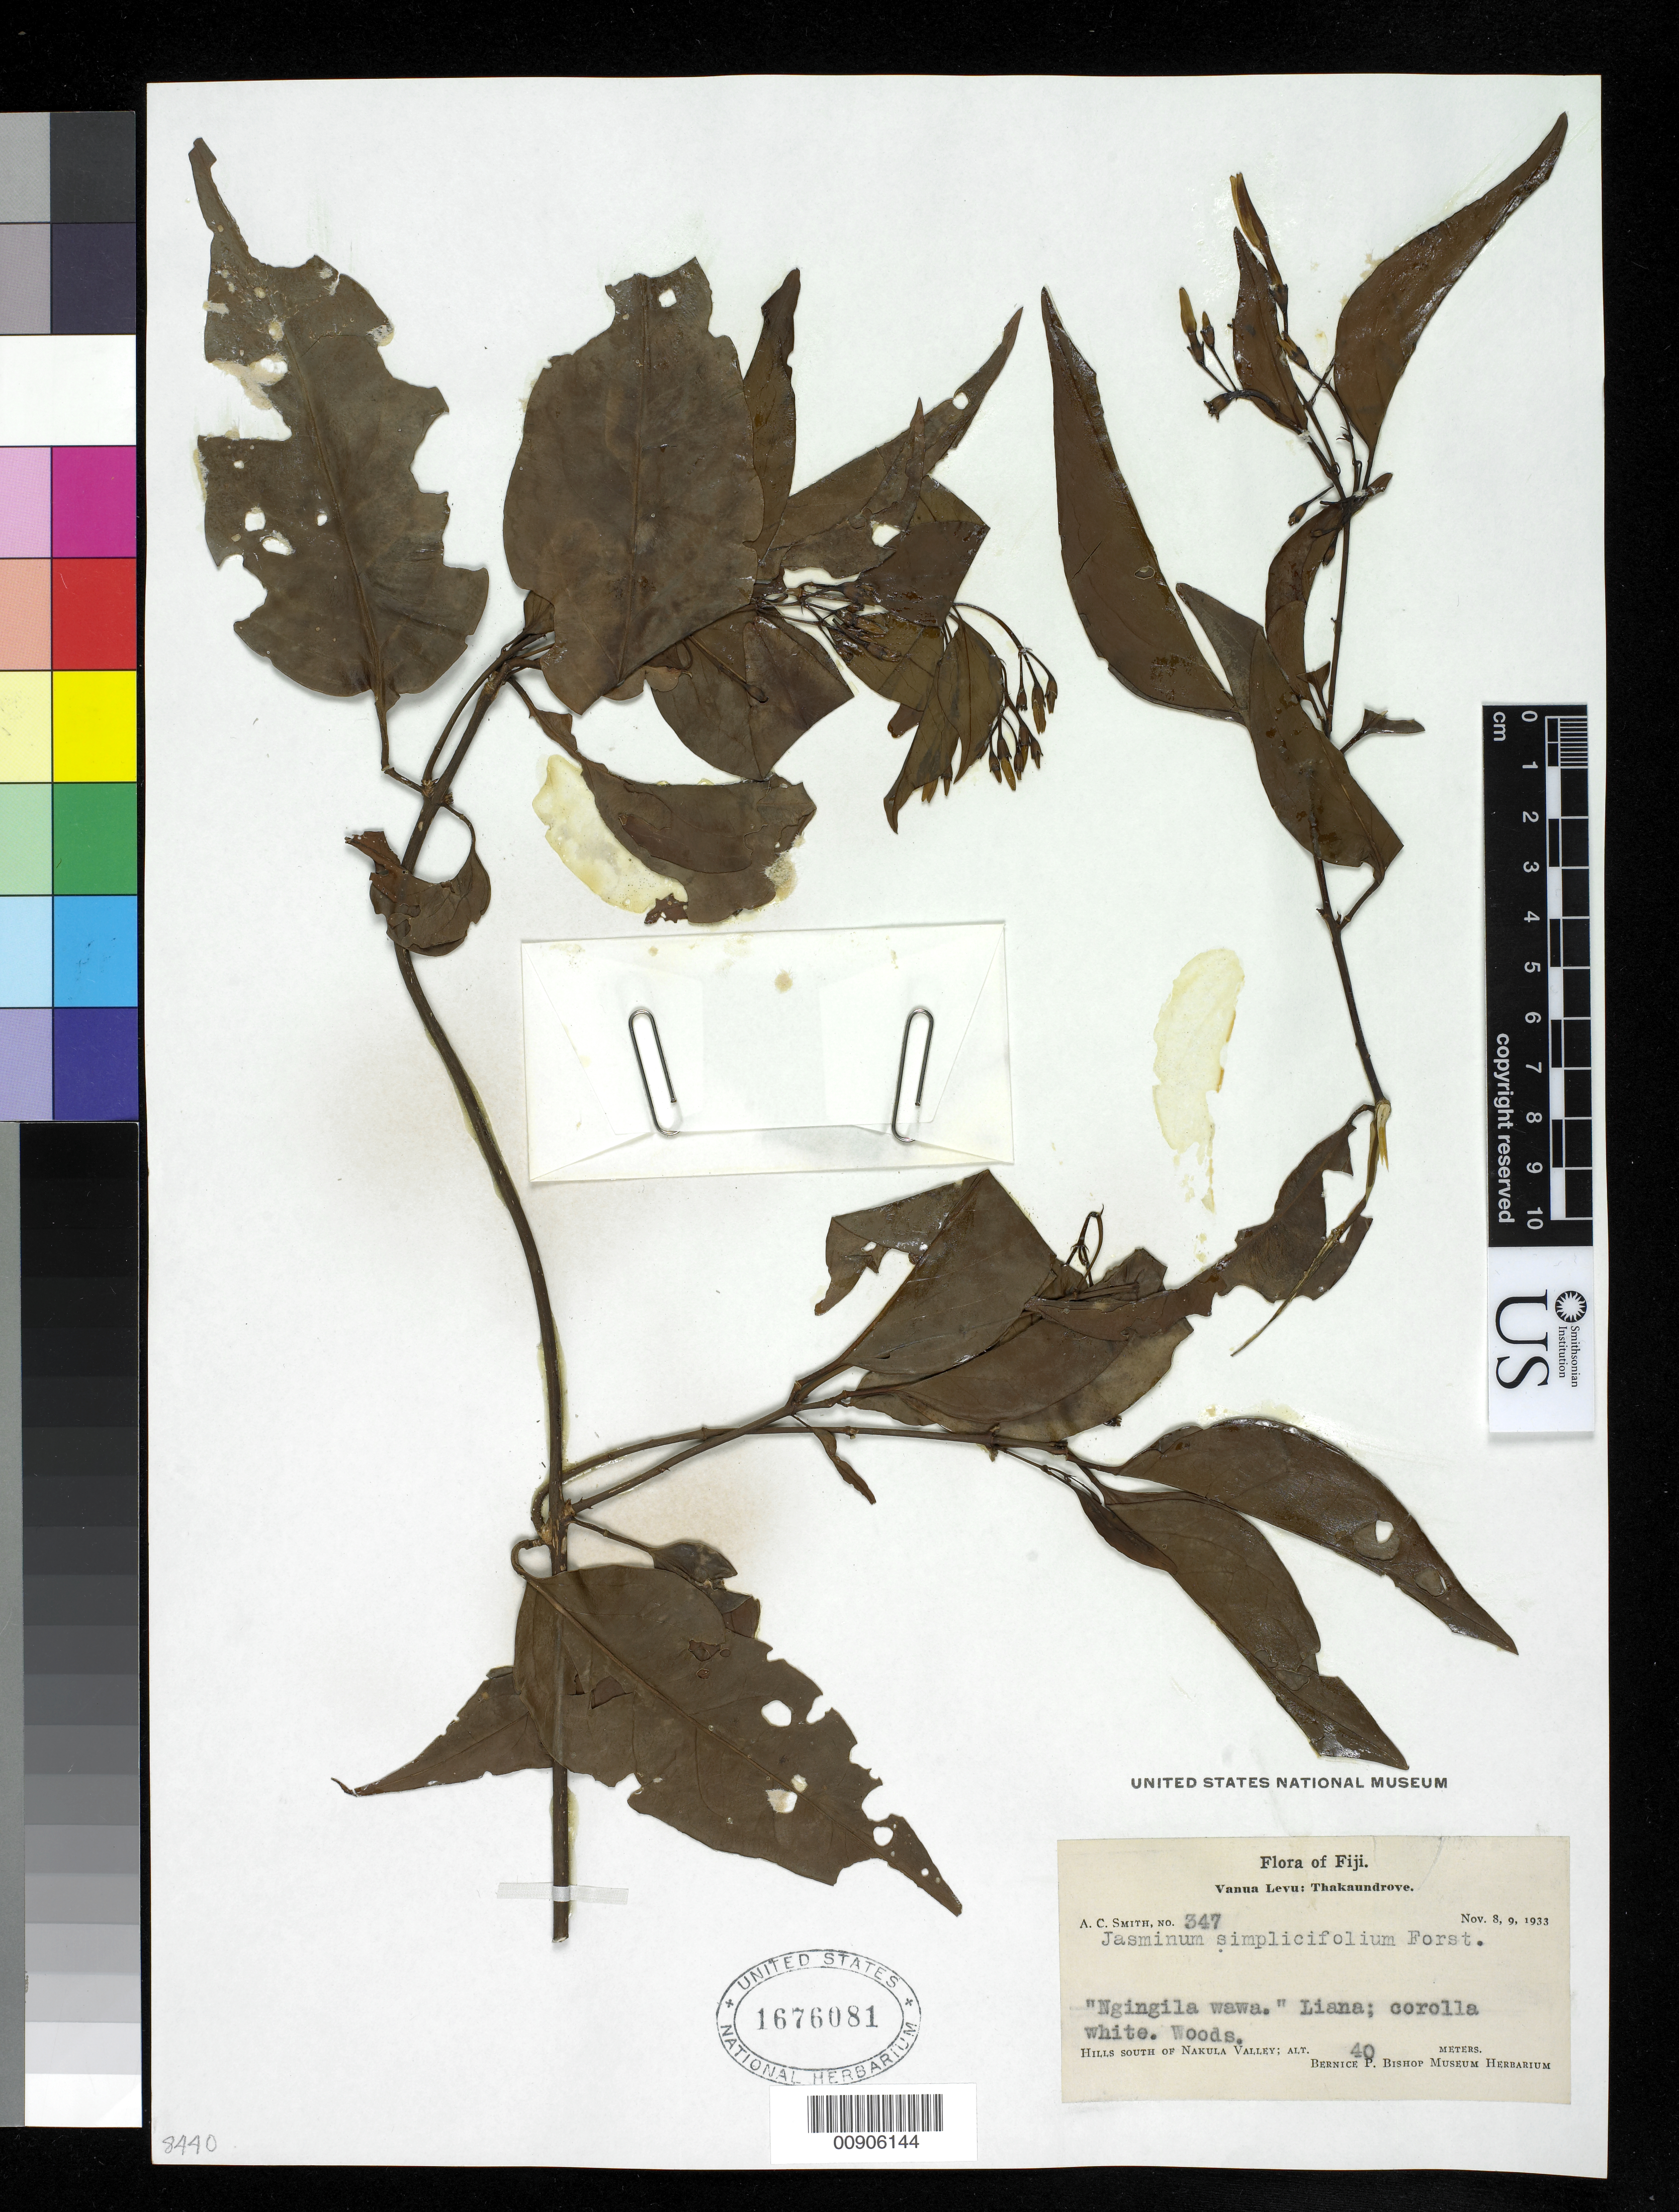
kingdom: Plantae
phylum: Tracheophyta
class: Magnoliopsida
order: Lamiales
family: Oleaceae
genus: Jasminum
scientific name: Jasminum simplicifolium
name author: G. Forst.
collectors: A. C. Smith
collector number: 347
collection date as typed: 08 Nov 1933 to 09 Nov 1933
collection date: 1933-11-08/1933-11-09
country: Fiji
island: Vanua Levu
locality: Thakaundrove Hills S of Nakula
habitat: Woods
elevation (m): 40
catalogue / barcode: US 1676081